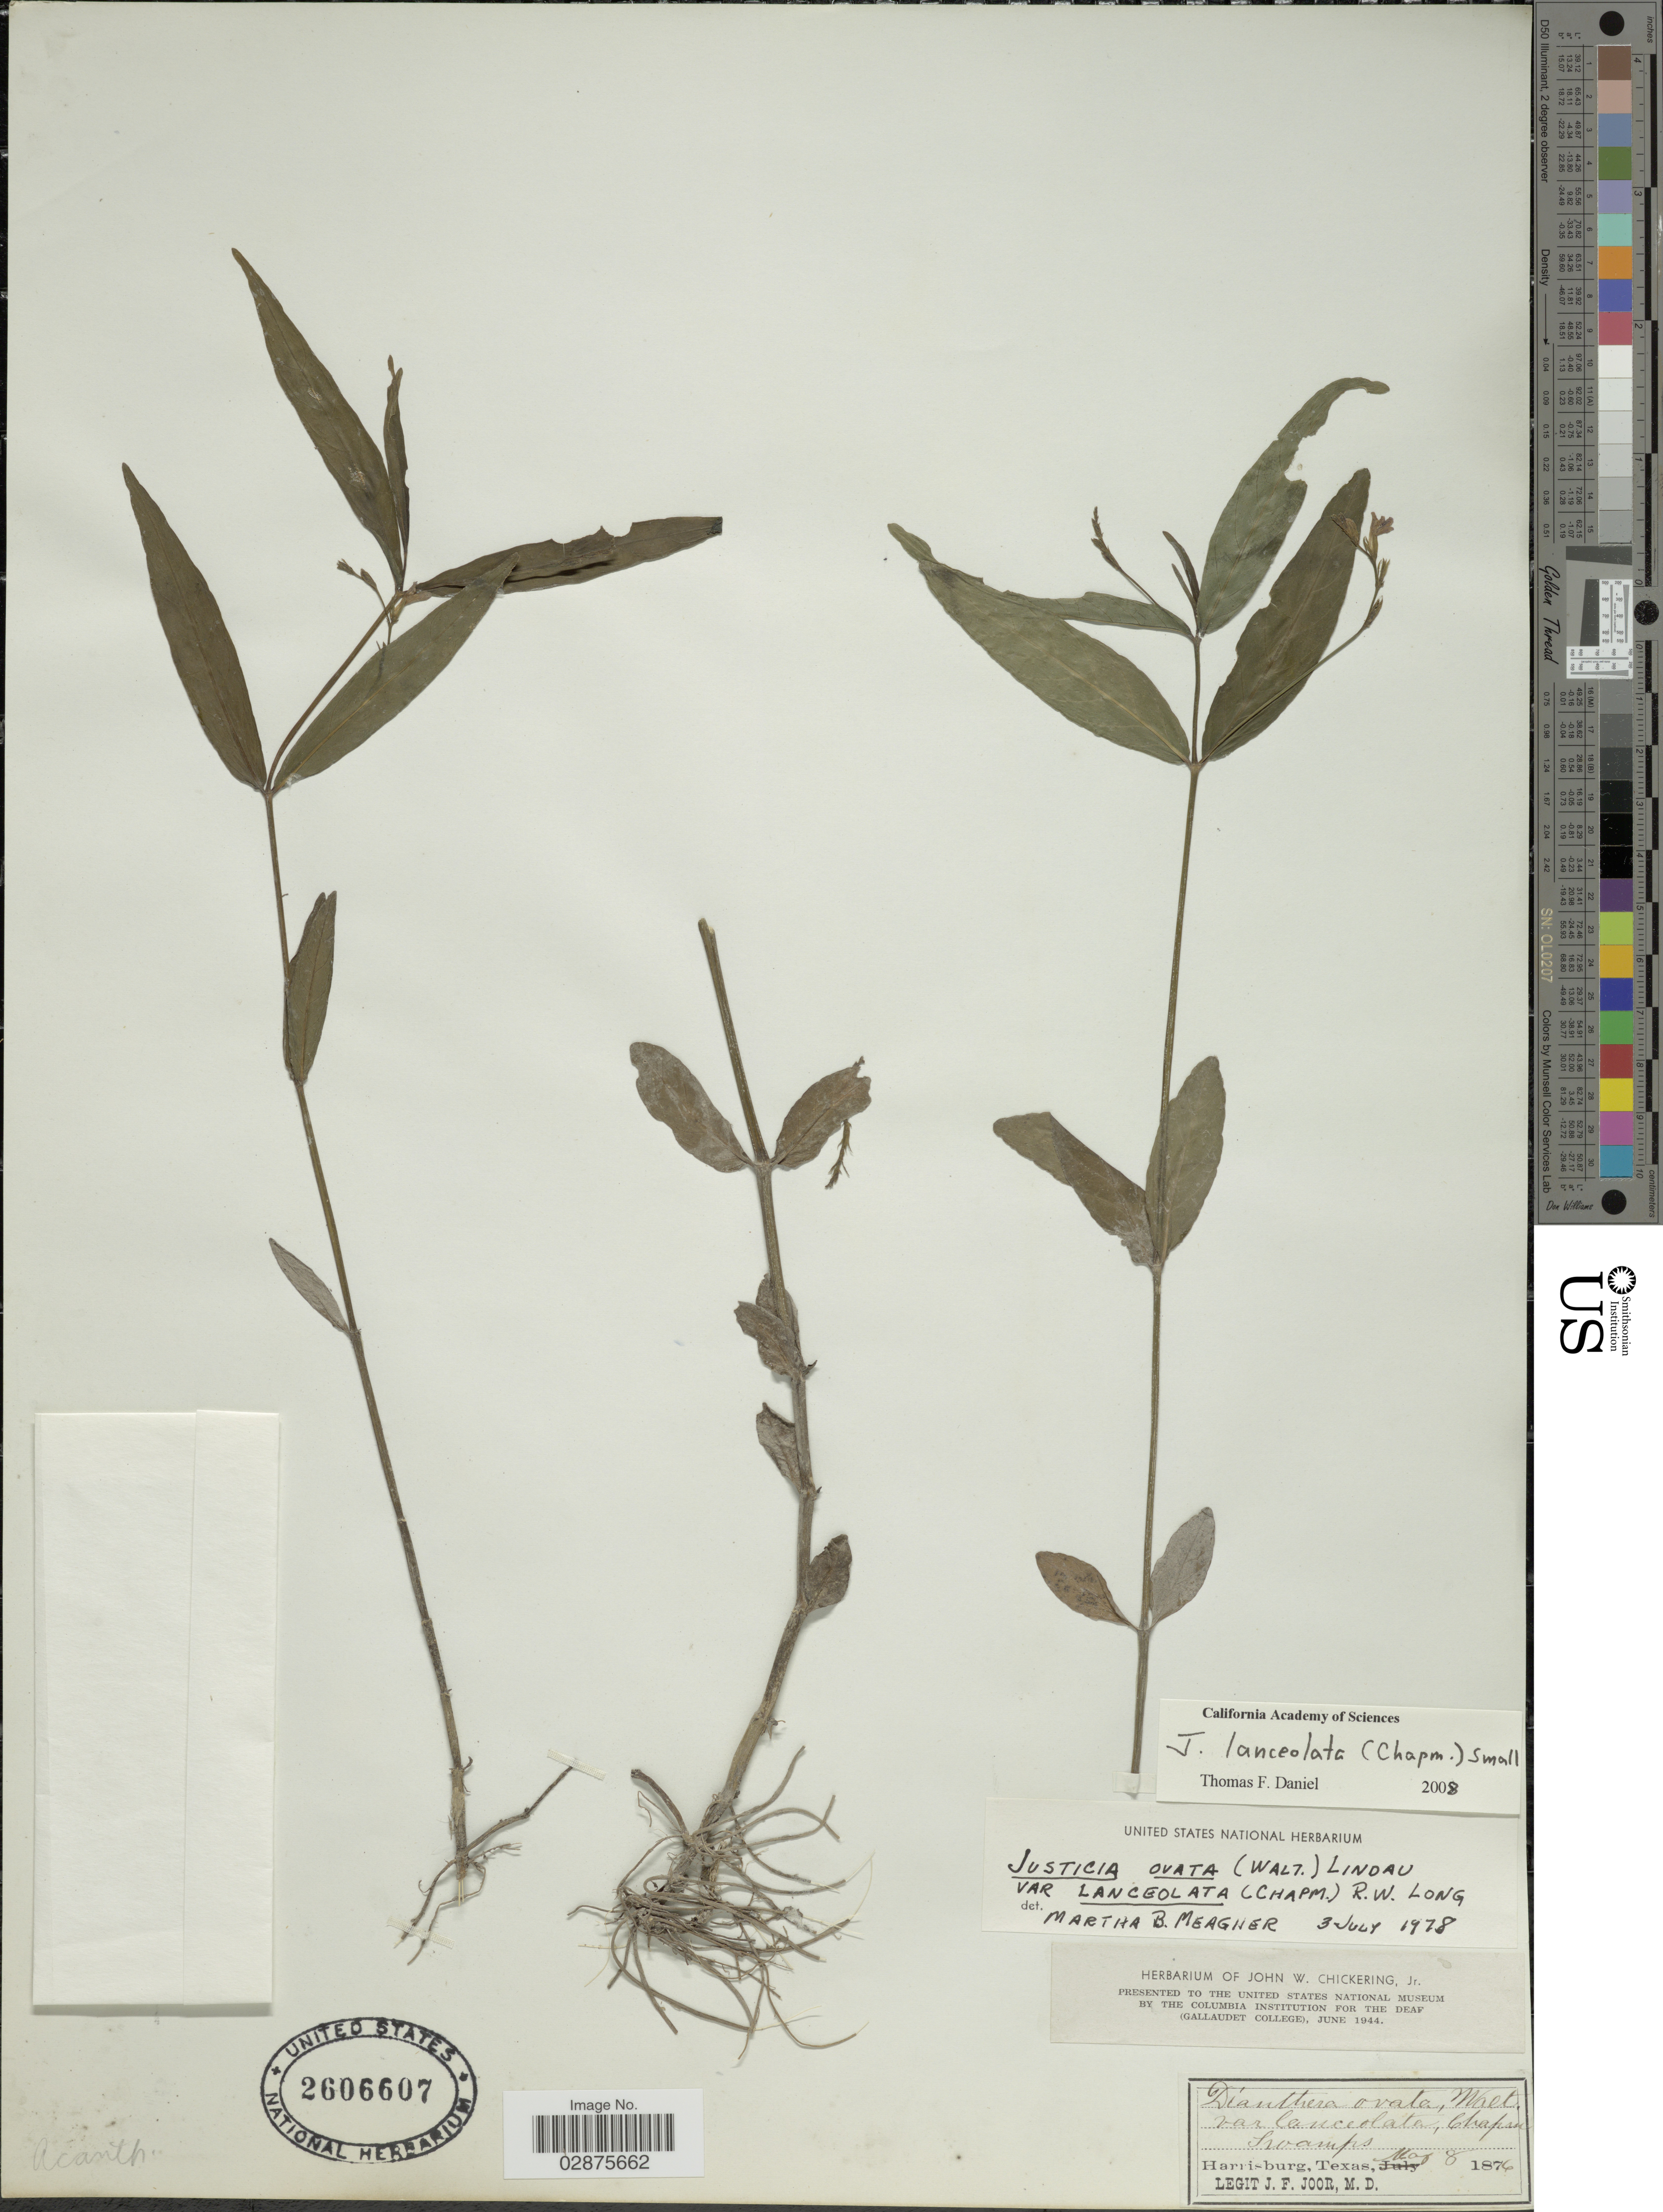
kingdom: Plantae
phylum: Tracheophyta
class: Magnoliopsida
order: Lamiales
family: Acanthaceae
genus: Justicia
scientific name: Justicia lanceolata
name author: (Chapm.) Small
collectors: J. F. Joor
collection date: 1876-05-08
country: United States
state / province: Texas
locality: Swamps. Harrisburg.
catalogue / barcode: US 2606607